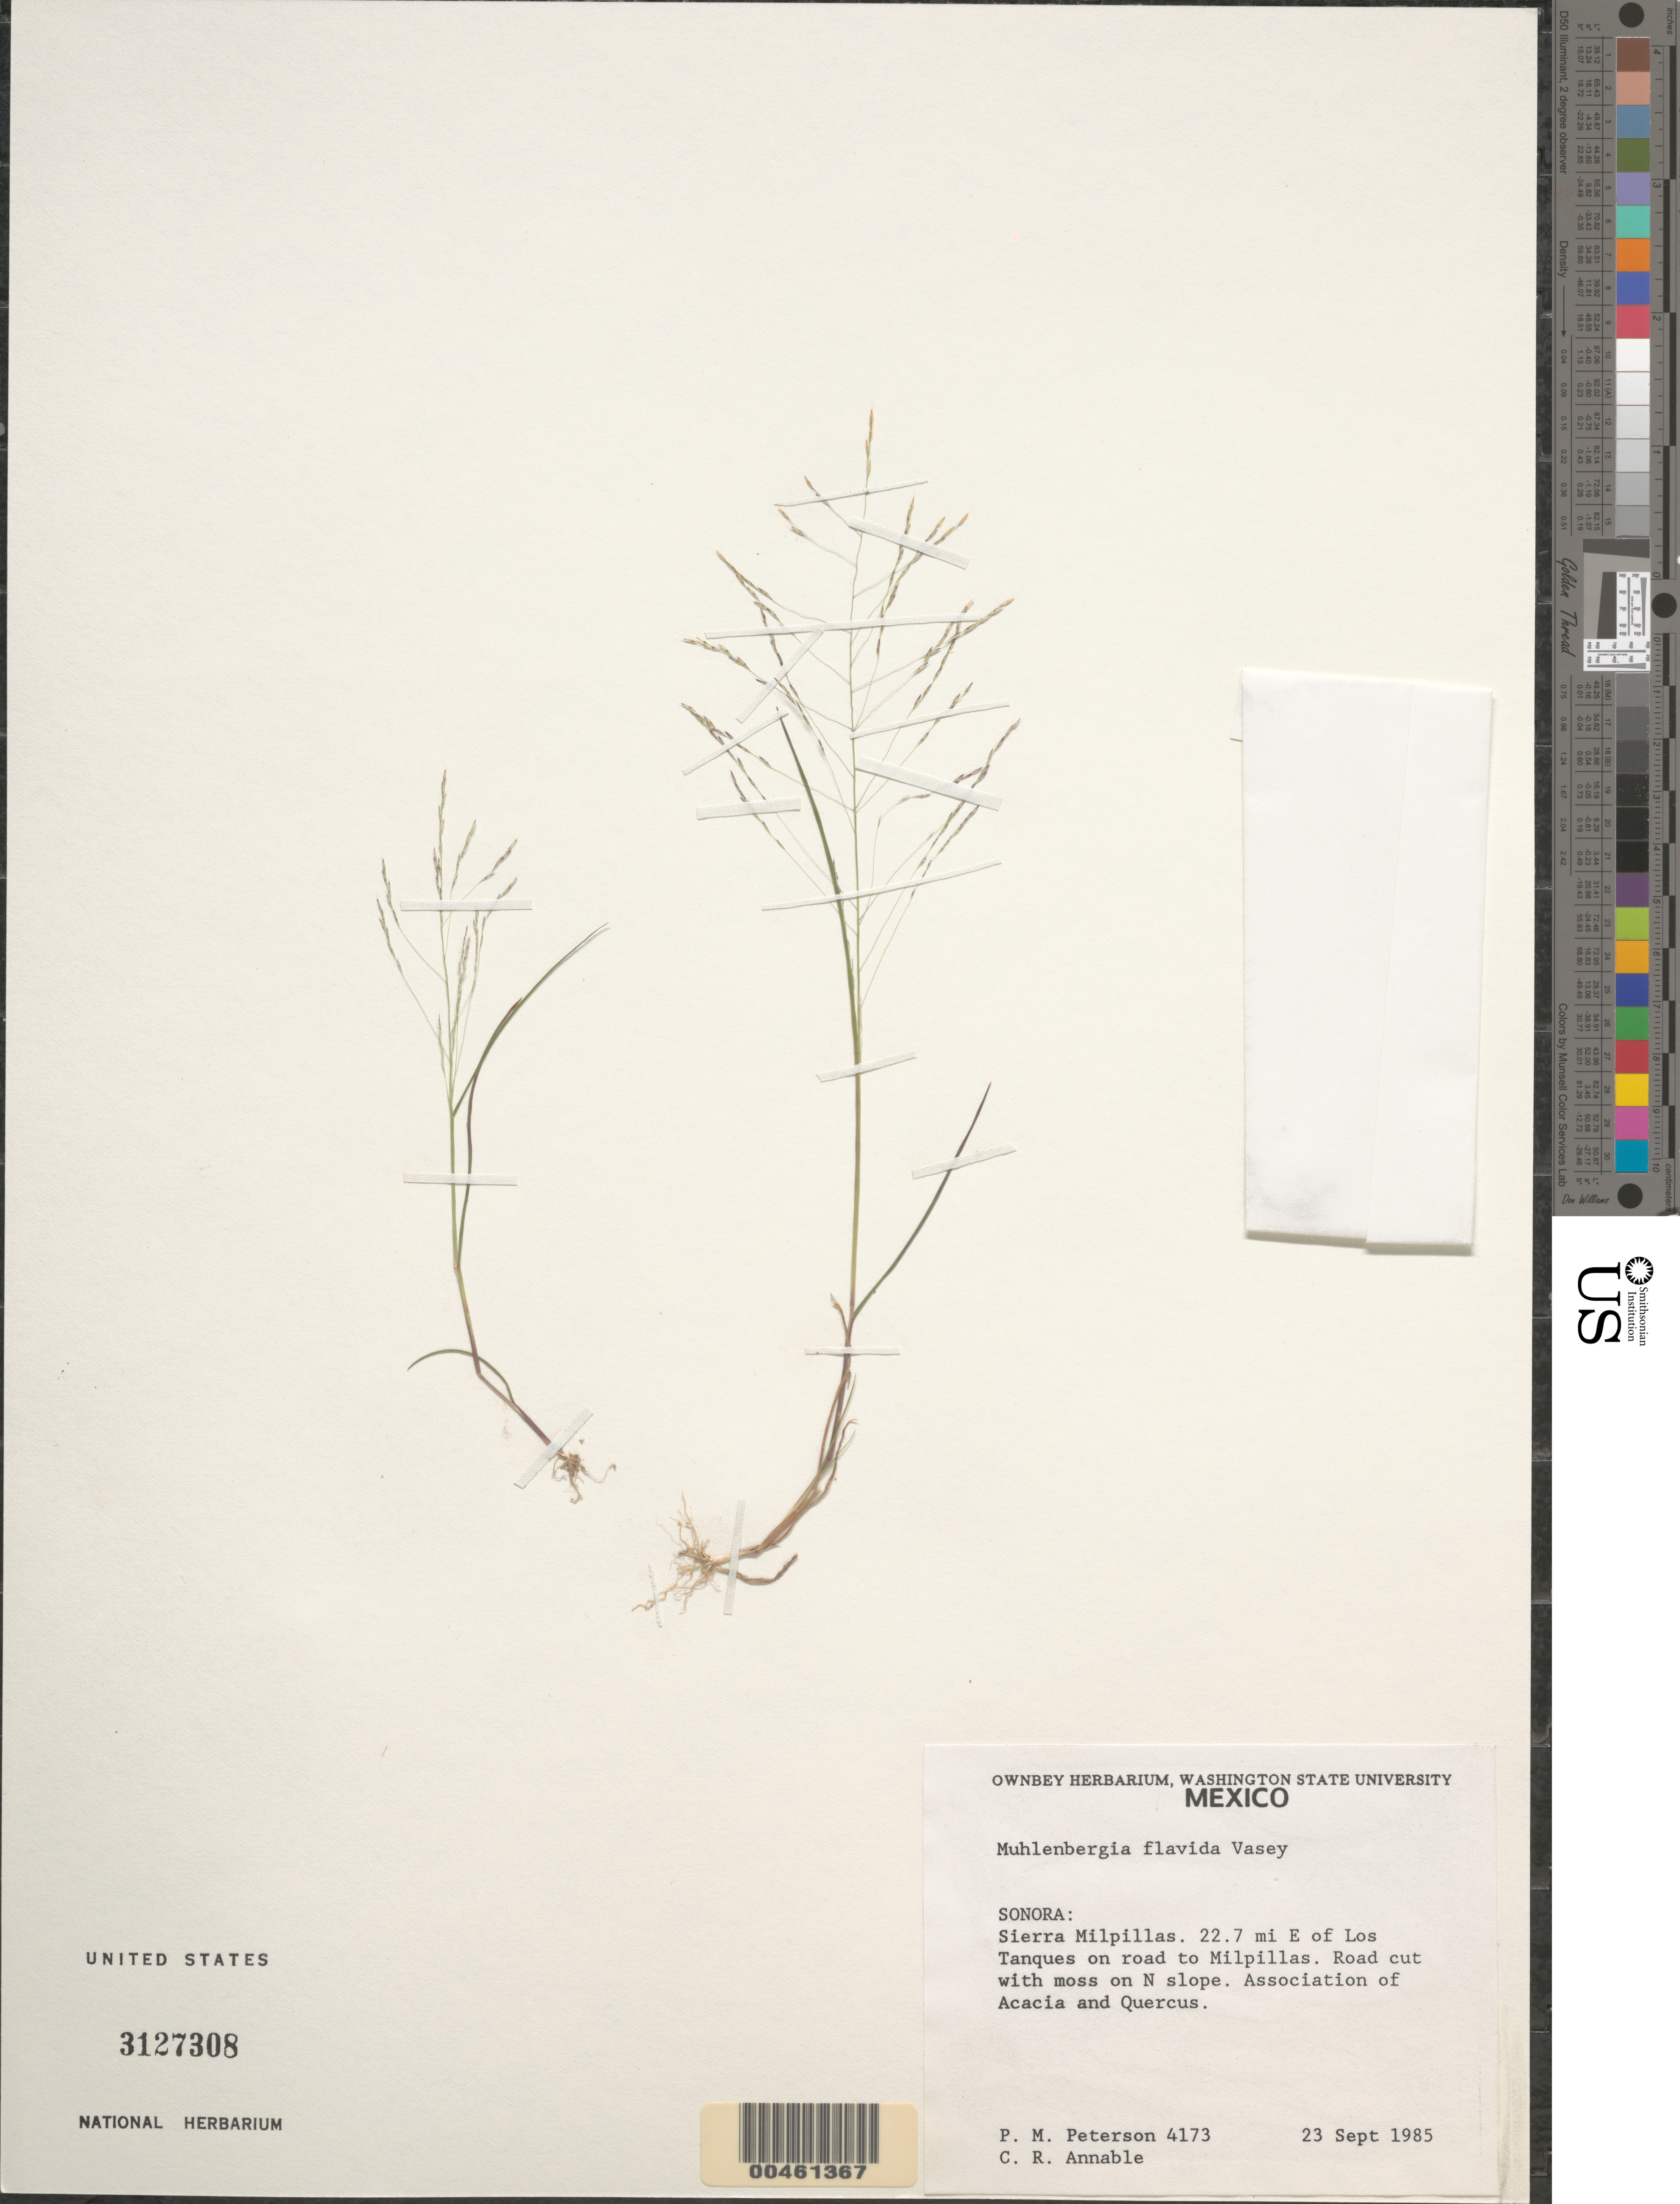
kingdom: Plantae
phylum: Tracheophyta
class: Liliopsida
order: Poales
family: Poaceae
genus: Muhlenbergia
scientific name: Muhlenbergia flavida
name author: Vasey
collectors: P. M. Peterson & C. R. Annable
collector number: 04173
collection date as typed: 23 Sep 1985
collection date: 1985-09-23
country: Mexico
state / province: Sonora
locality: Sierra Milpillas, 22.7 miles east of Los Tanques, on road to Milpillas.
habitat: Road cut with moss on north slope, associated with Acacia and Quercus.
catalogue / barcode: US 3127308